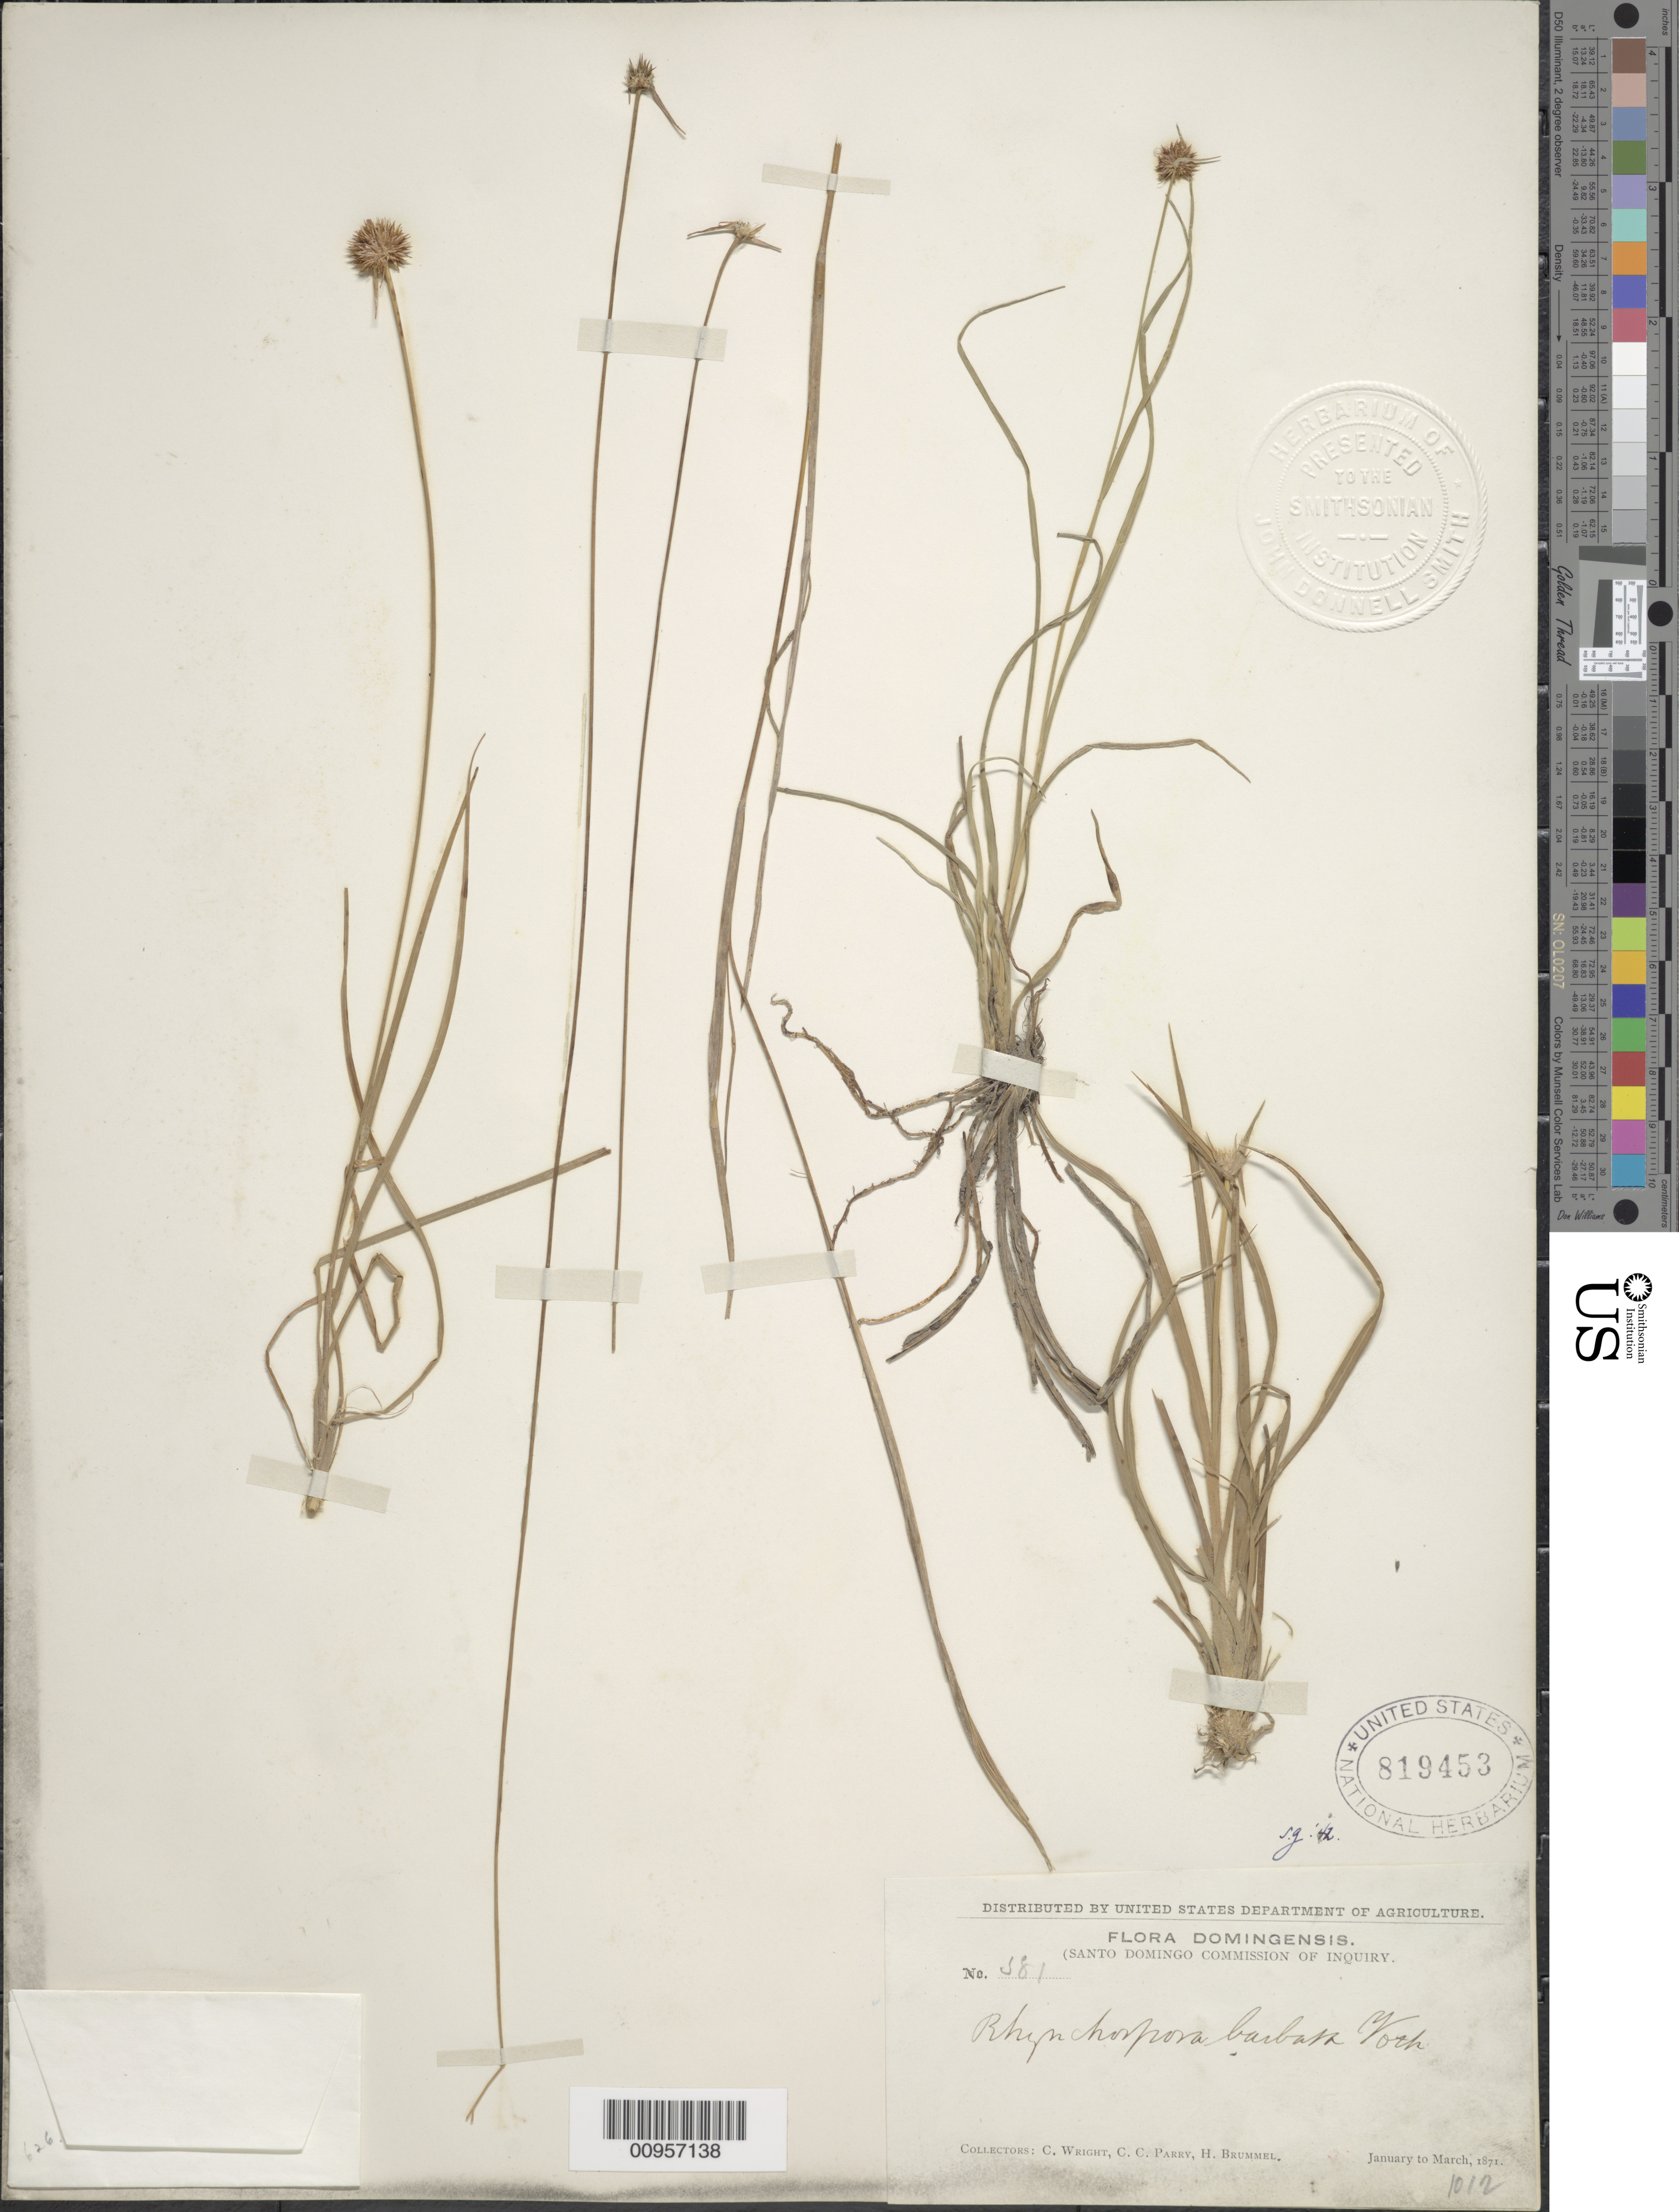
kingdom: Plantae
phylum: Tracheophyta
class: Liliopsida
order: Poales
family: Cyperaceae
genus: Rhynchospora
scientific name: Rhynchospora barbata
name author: (Vahl) Kunth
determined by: Alves, K.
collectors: C. Wright, C. C. Parry & H. Brummel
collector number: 581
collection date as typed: Jan 1871 to -- Mar 1871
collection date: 1871-01/1871-03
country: Dominican Republic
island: Hispaniola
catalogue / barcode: US 819453